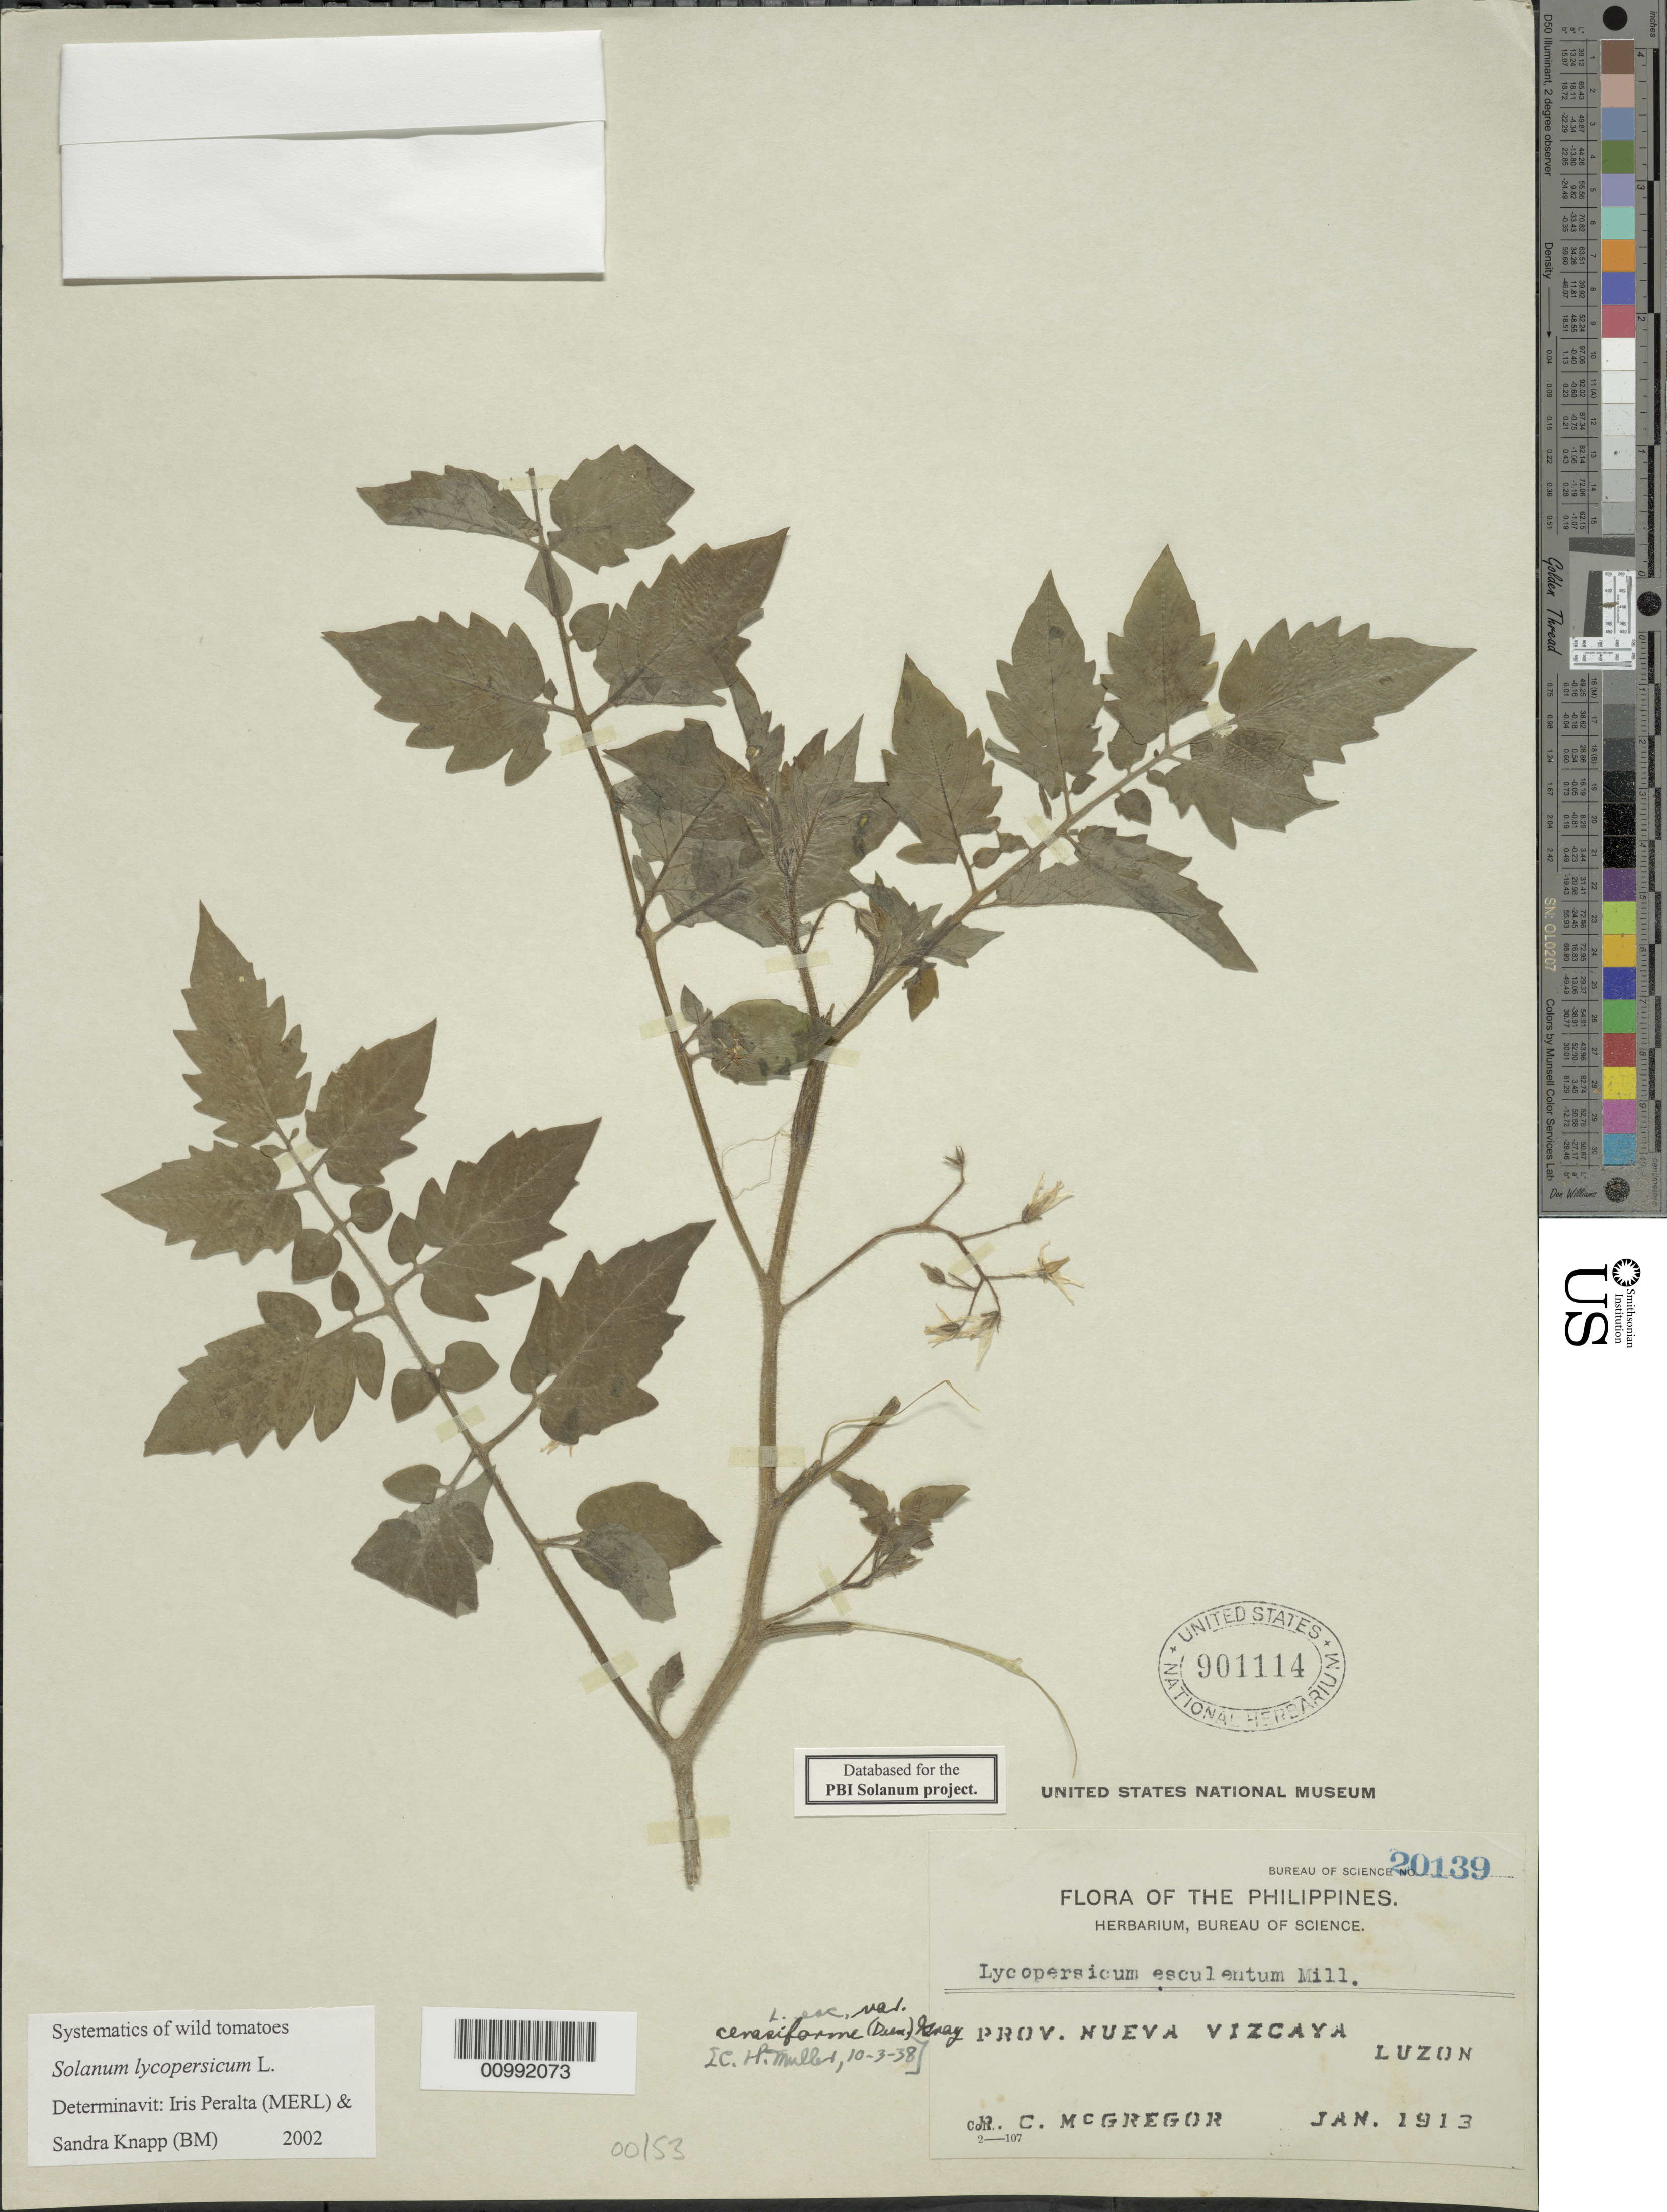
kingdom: Plantae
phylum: Tracheophyta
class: Magnoliopsida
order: Solanales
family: Solanaceae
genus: Solanum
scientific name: Solanum lycopersicum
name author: L.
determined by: Peralta, Iris E.; Knapp, S. D.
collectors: R. C. McGregor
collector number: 20139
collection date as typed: Jan 1913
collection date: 1913-01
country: Philippines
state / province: Cagayan Valley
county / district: Nueva Vizcaya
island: Luzon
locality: prov. Nueva Vizcaya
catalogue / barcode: US 901114